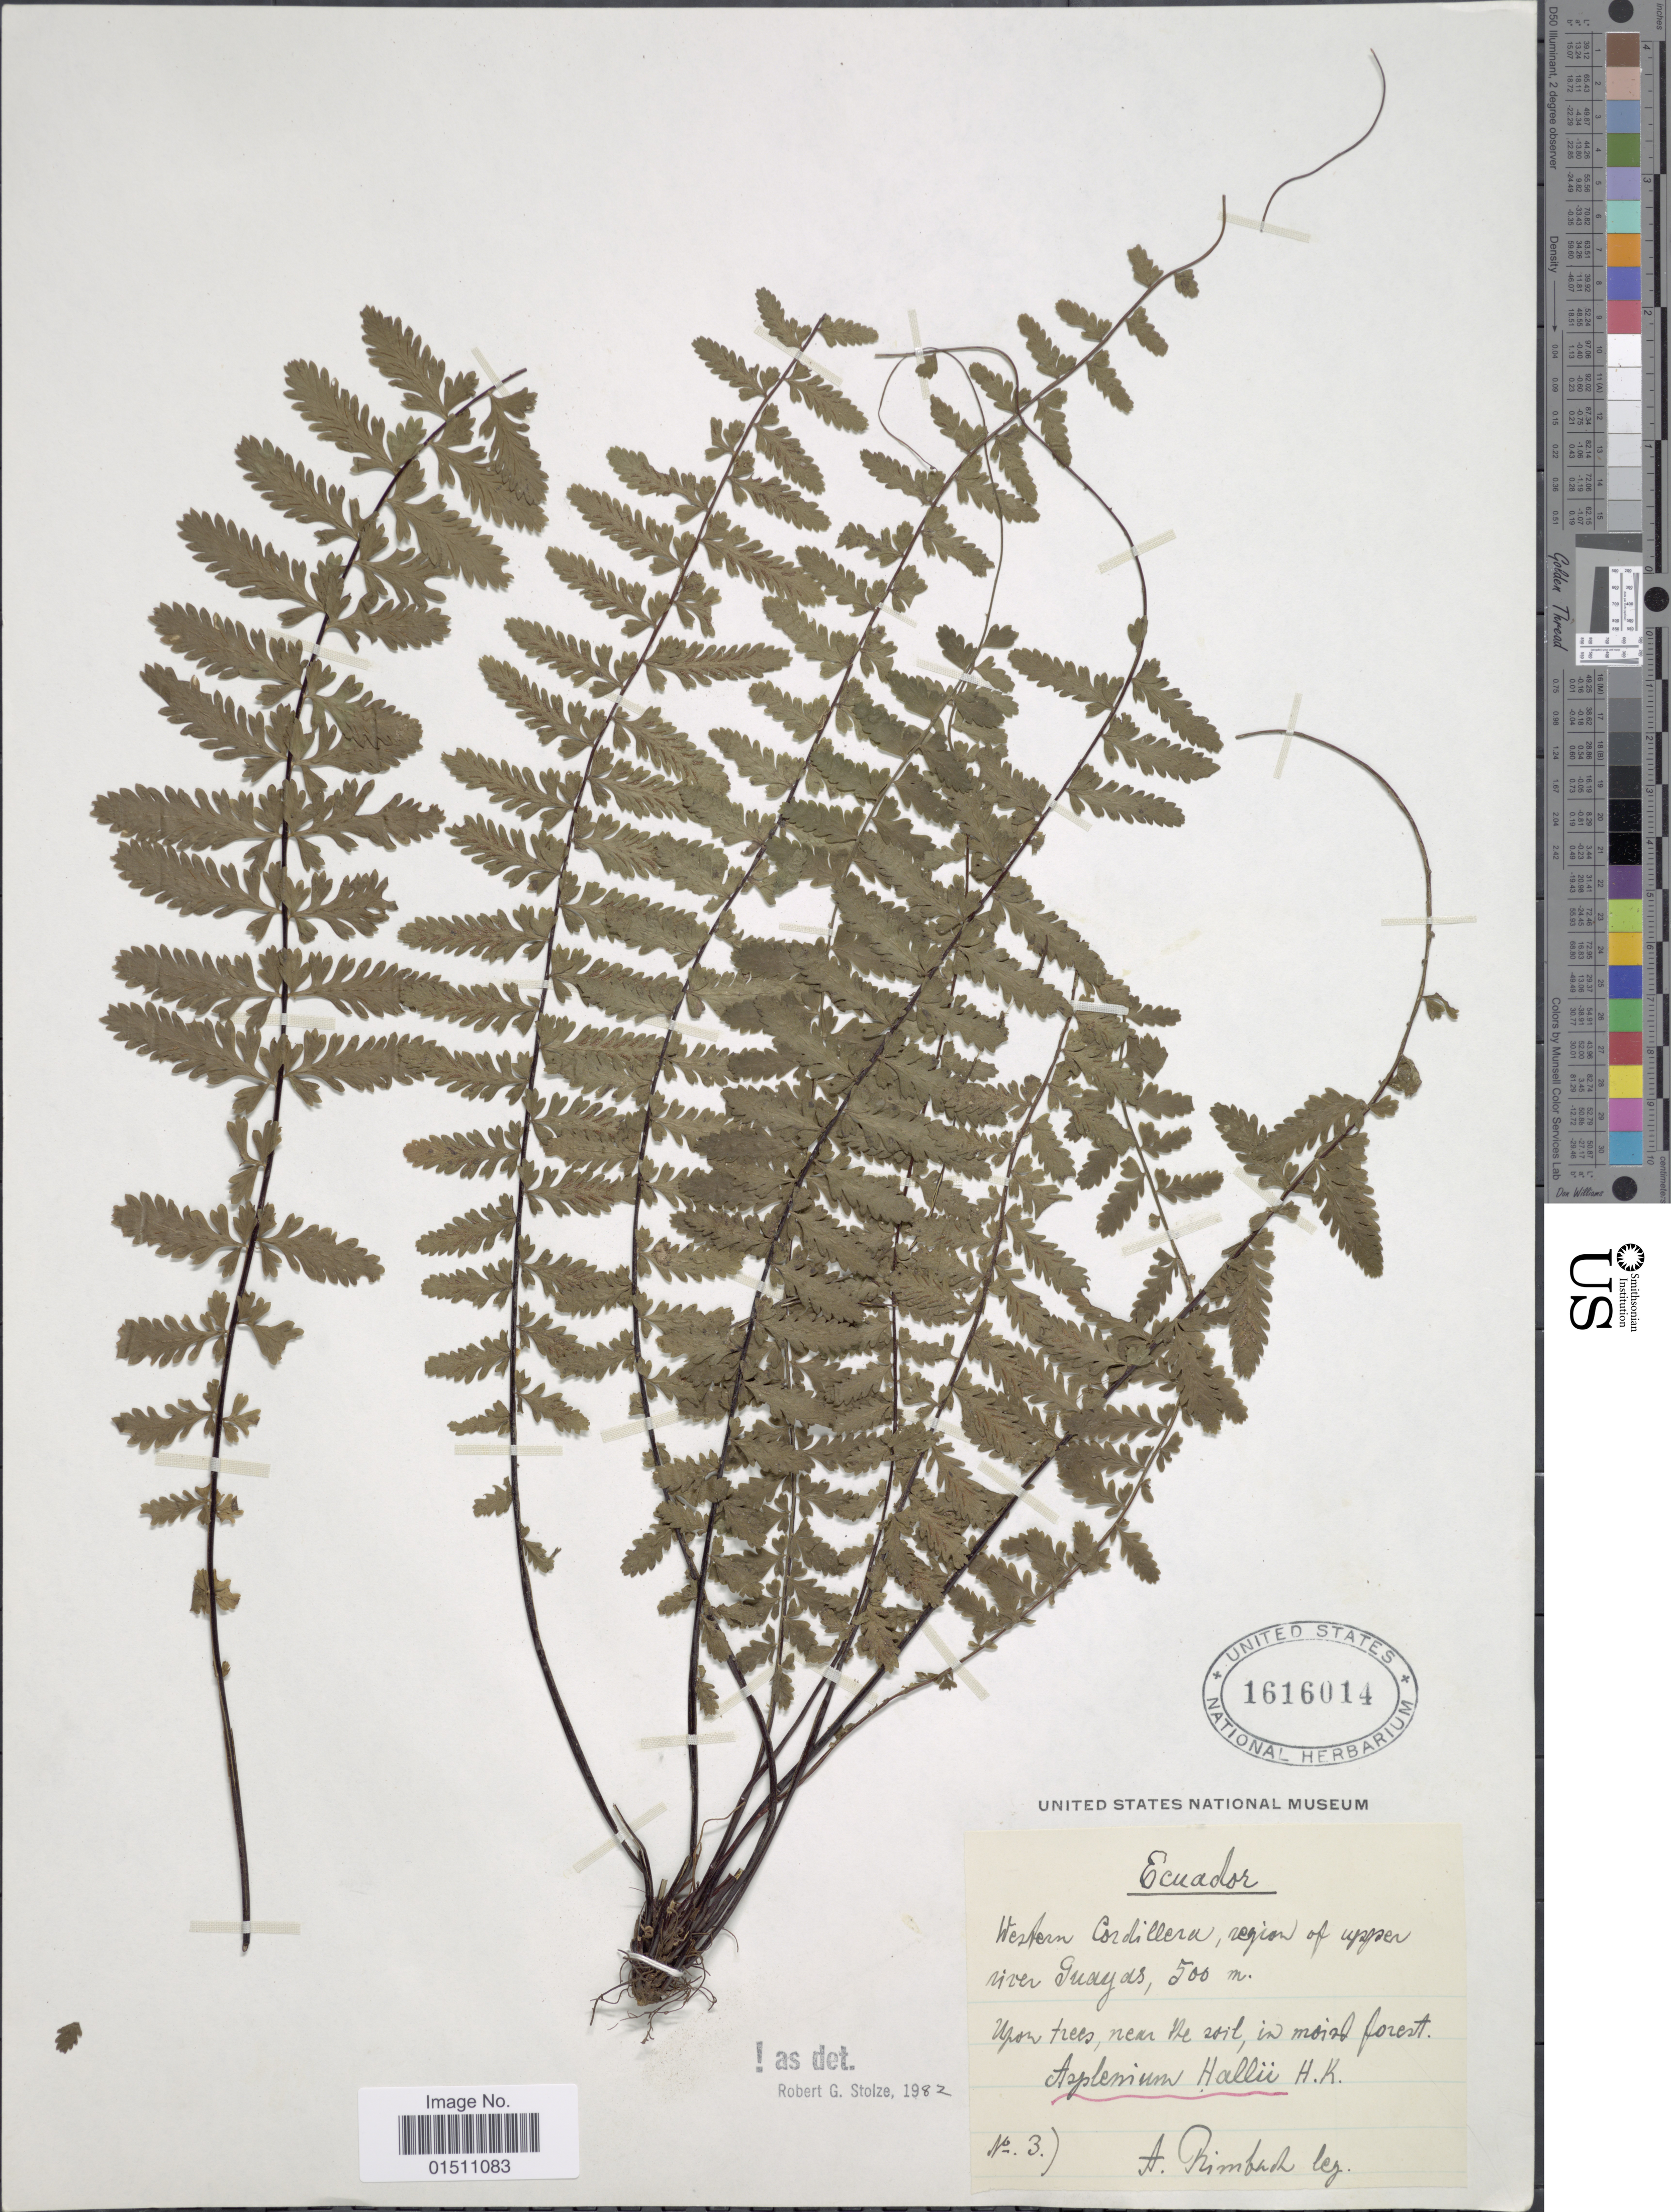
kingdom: Plantae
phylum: Tracheophyta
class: Polypodiopsida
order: Polypodiales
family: Aspleniaceae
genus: Asplenium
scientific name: Asplenium hallii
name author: Hook.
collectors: A. Rimbach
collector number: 3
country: Ecuador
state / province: Guayas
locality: Ecuador, Western Cordillera, region of upper river Guayas.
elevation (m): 500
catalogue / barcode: US 1616014